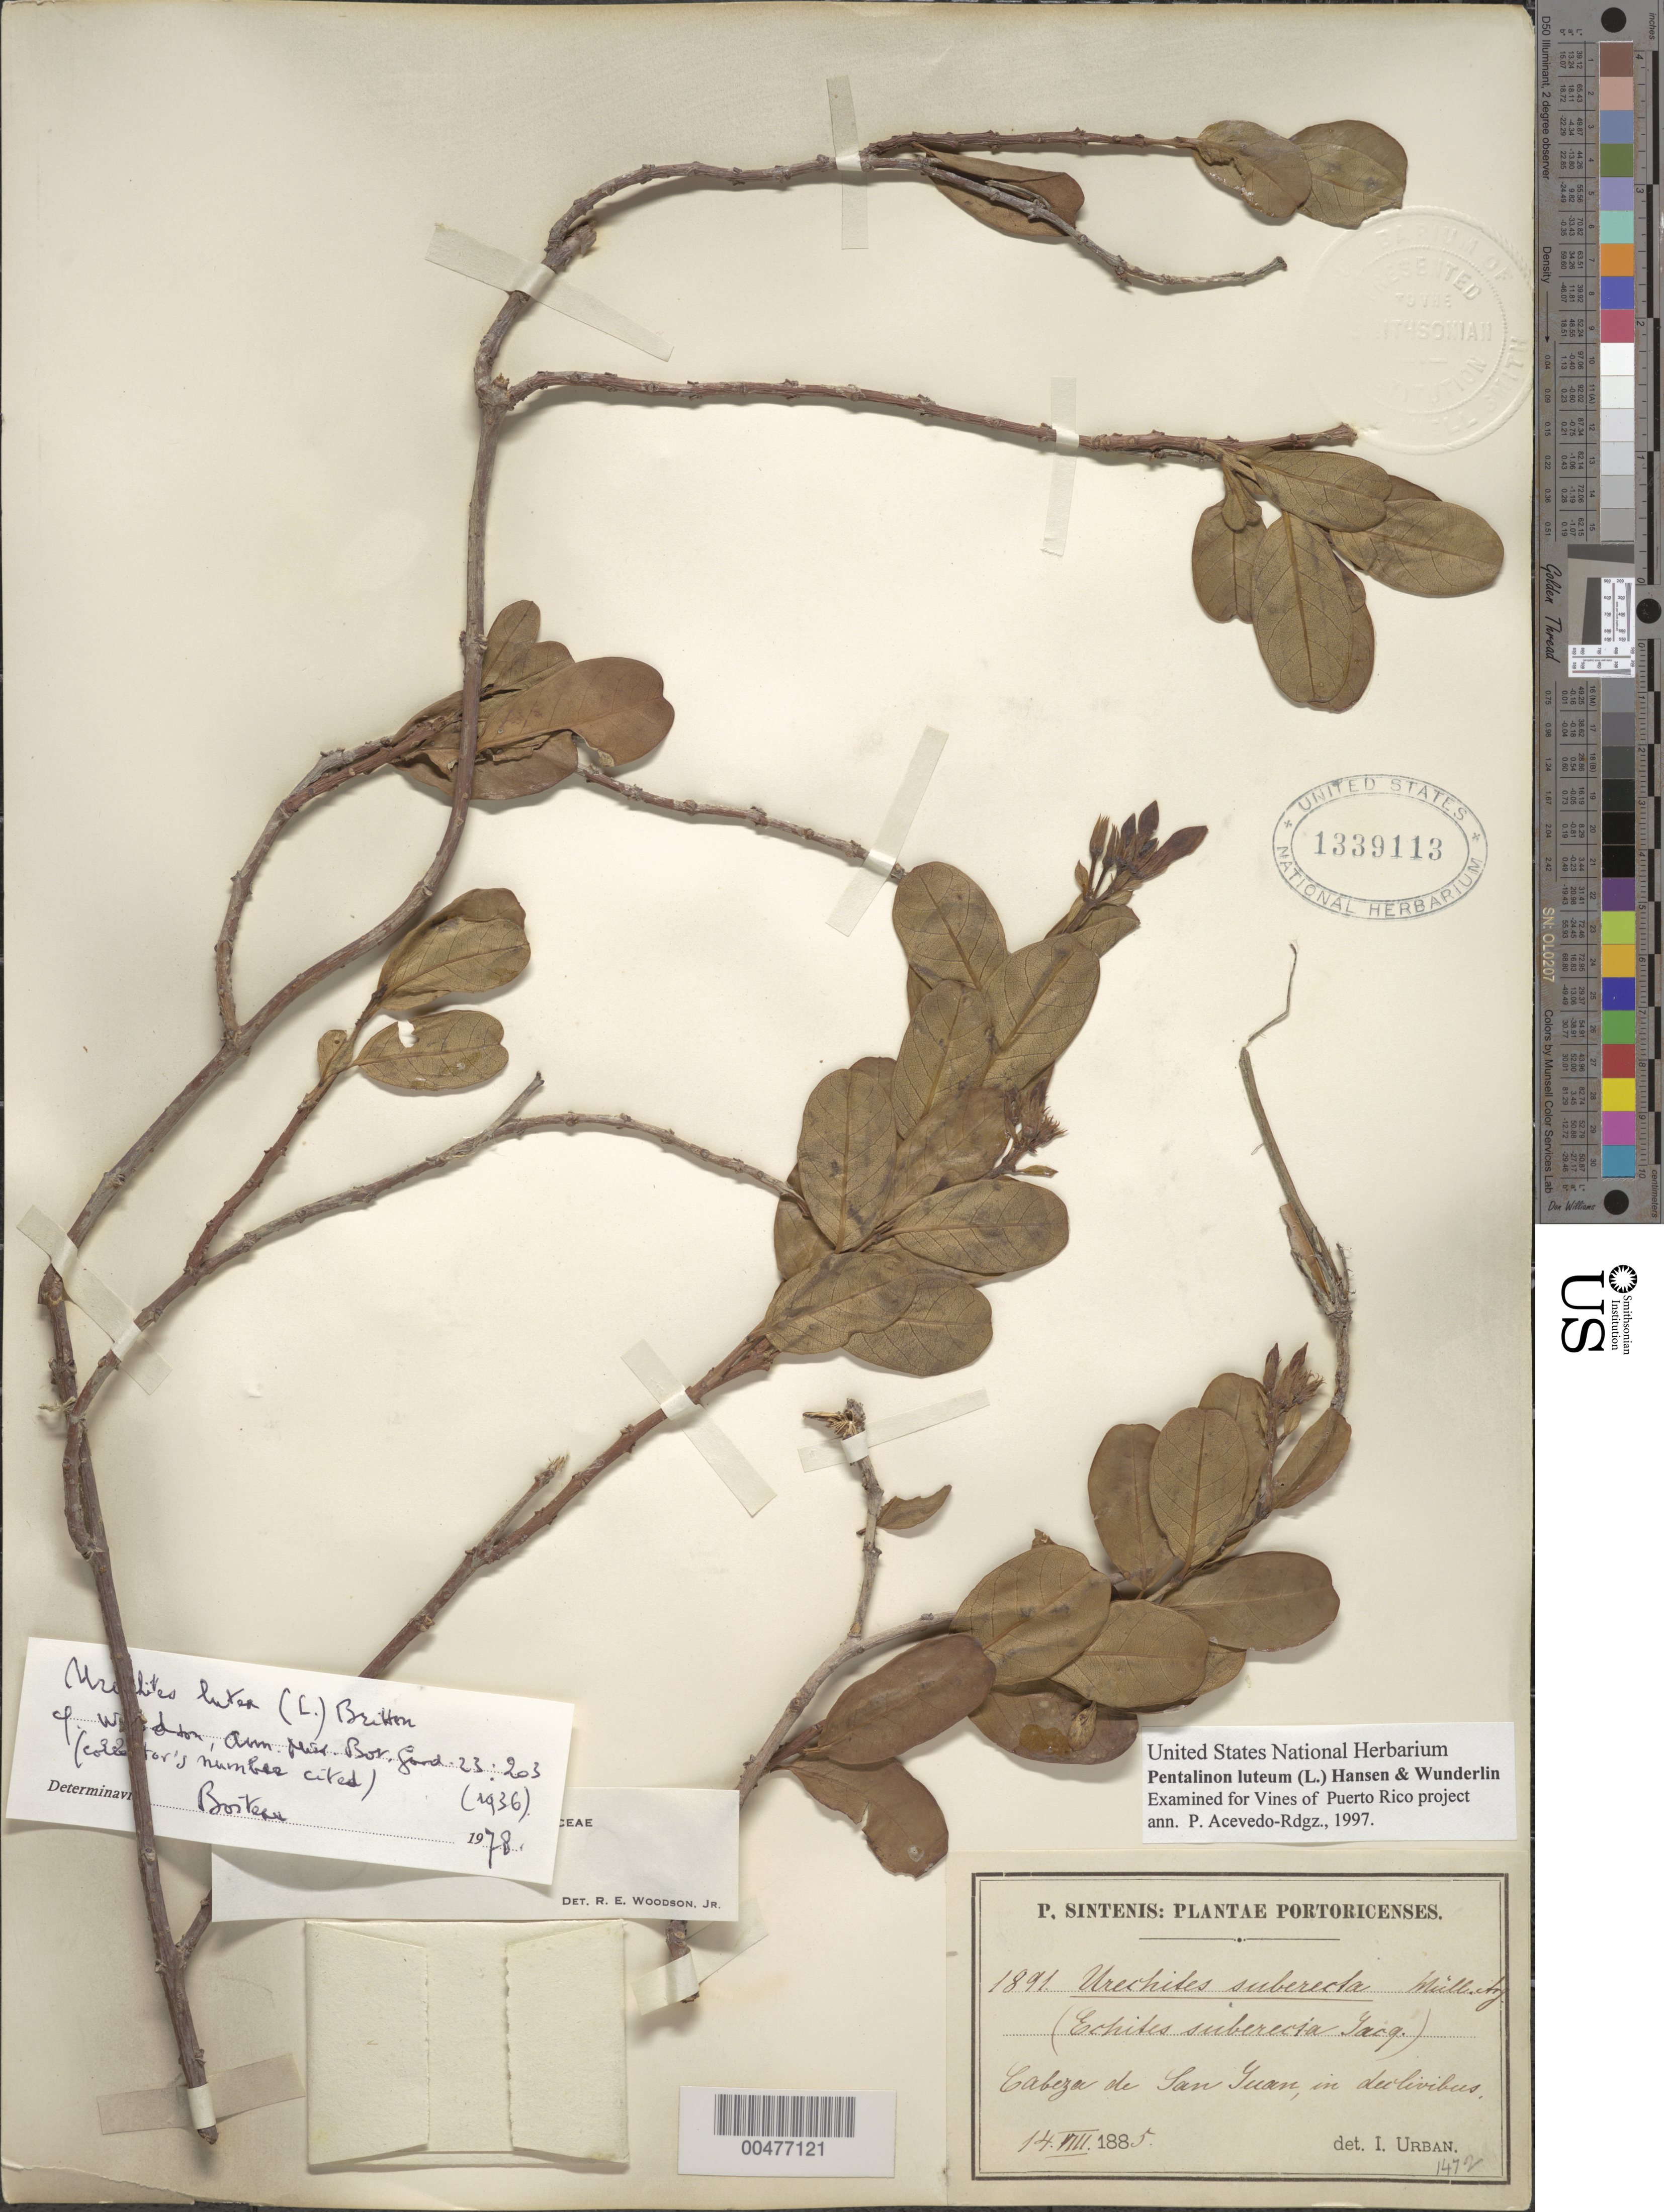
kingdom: Plantae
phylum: Tracheophyta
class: Magnoliopsida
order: Gentianales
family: Apocynaceae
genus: Urechites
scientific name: Urechites lutea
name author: (L.) Britton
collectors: P. Sintenis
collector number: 1891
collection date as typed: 14 Aug 1885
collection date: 1885-08-14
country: Puerto Rico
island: Greater Antilles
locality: Fajardo, Cabezas de San Juan, on hillside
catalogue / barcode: US 1339113